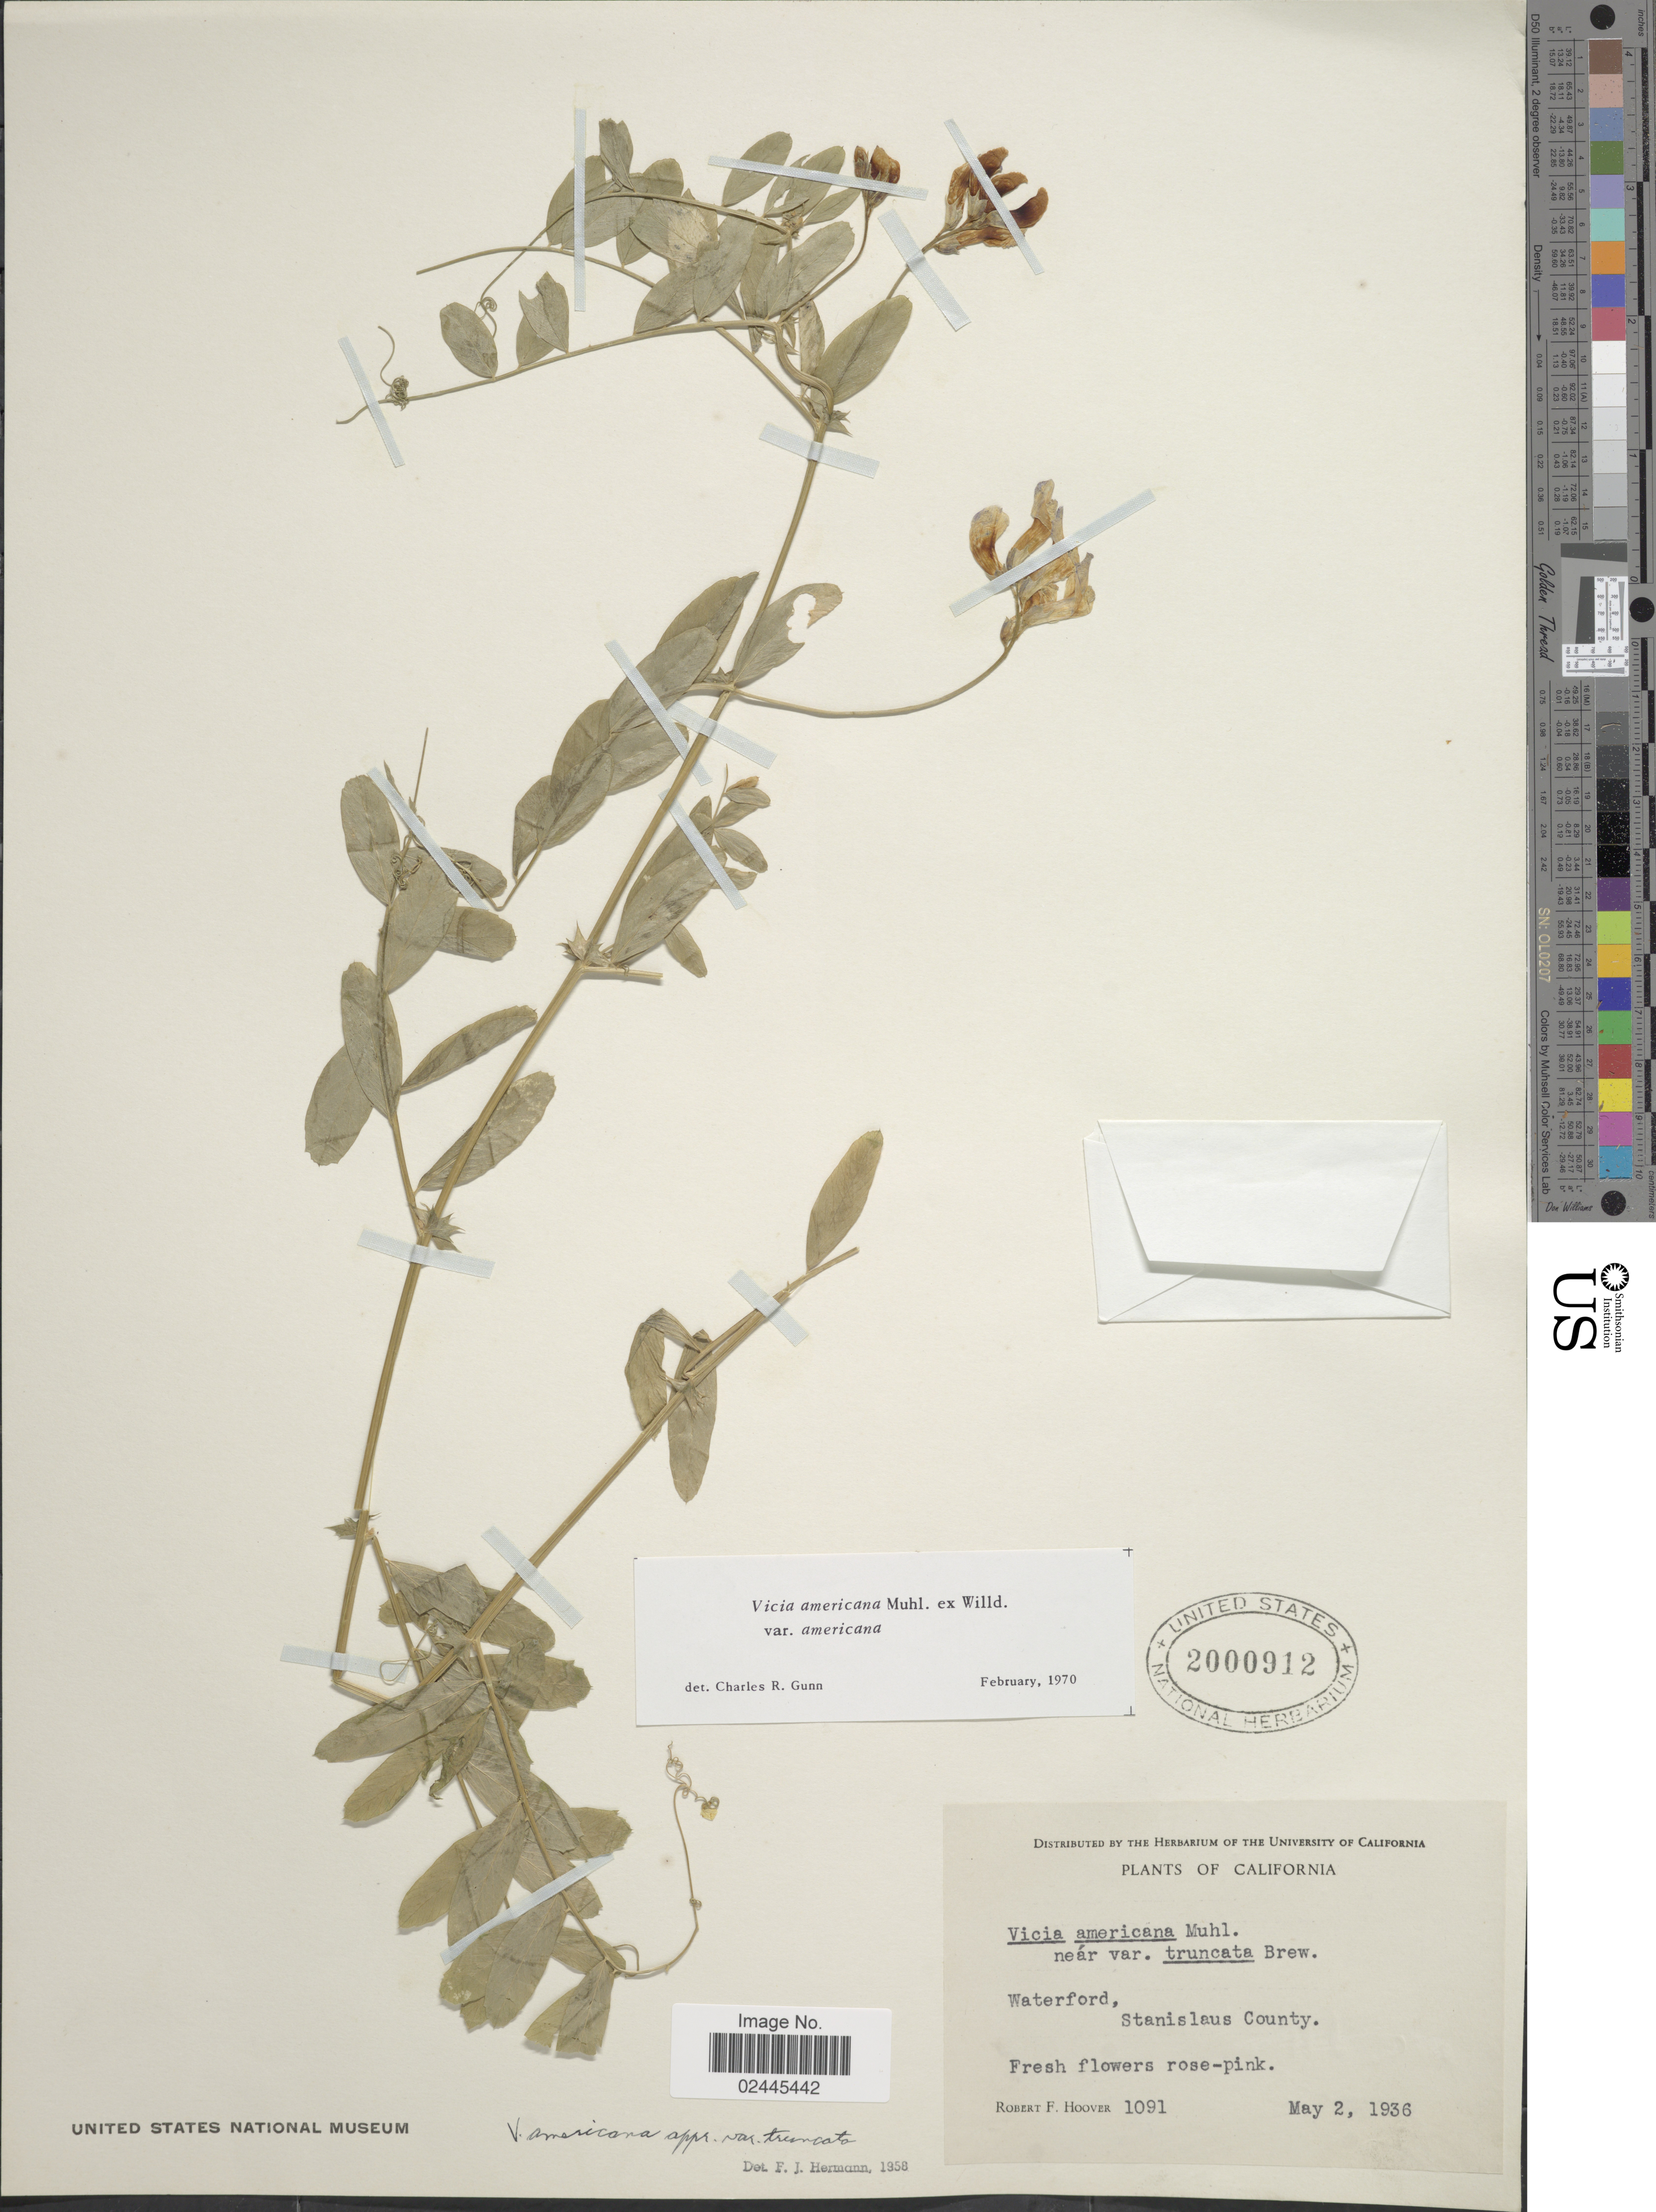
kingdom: Plantae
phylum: Tracheophyta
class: Magnoliopsida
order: Fabales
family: Fabaceae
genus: Vicia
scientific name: Vicia americana var. americana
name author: Muhl. ex Willd.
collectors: R. F. Hoover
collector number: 1091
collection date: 1936-05-02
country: United States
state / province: California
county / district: Stanislaus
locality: Waterford, Stanislaus County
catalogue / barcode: US 2000912